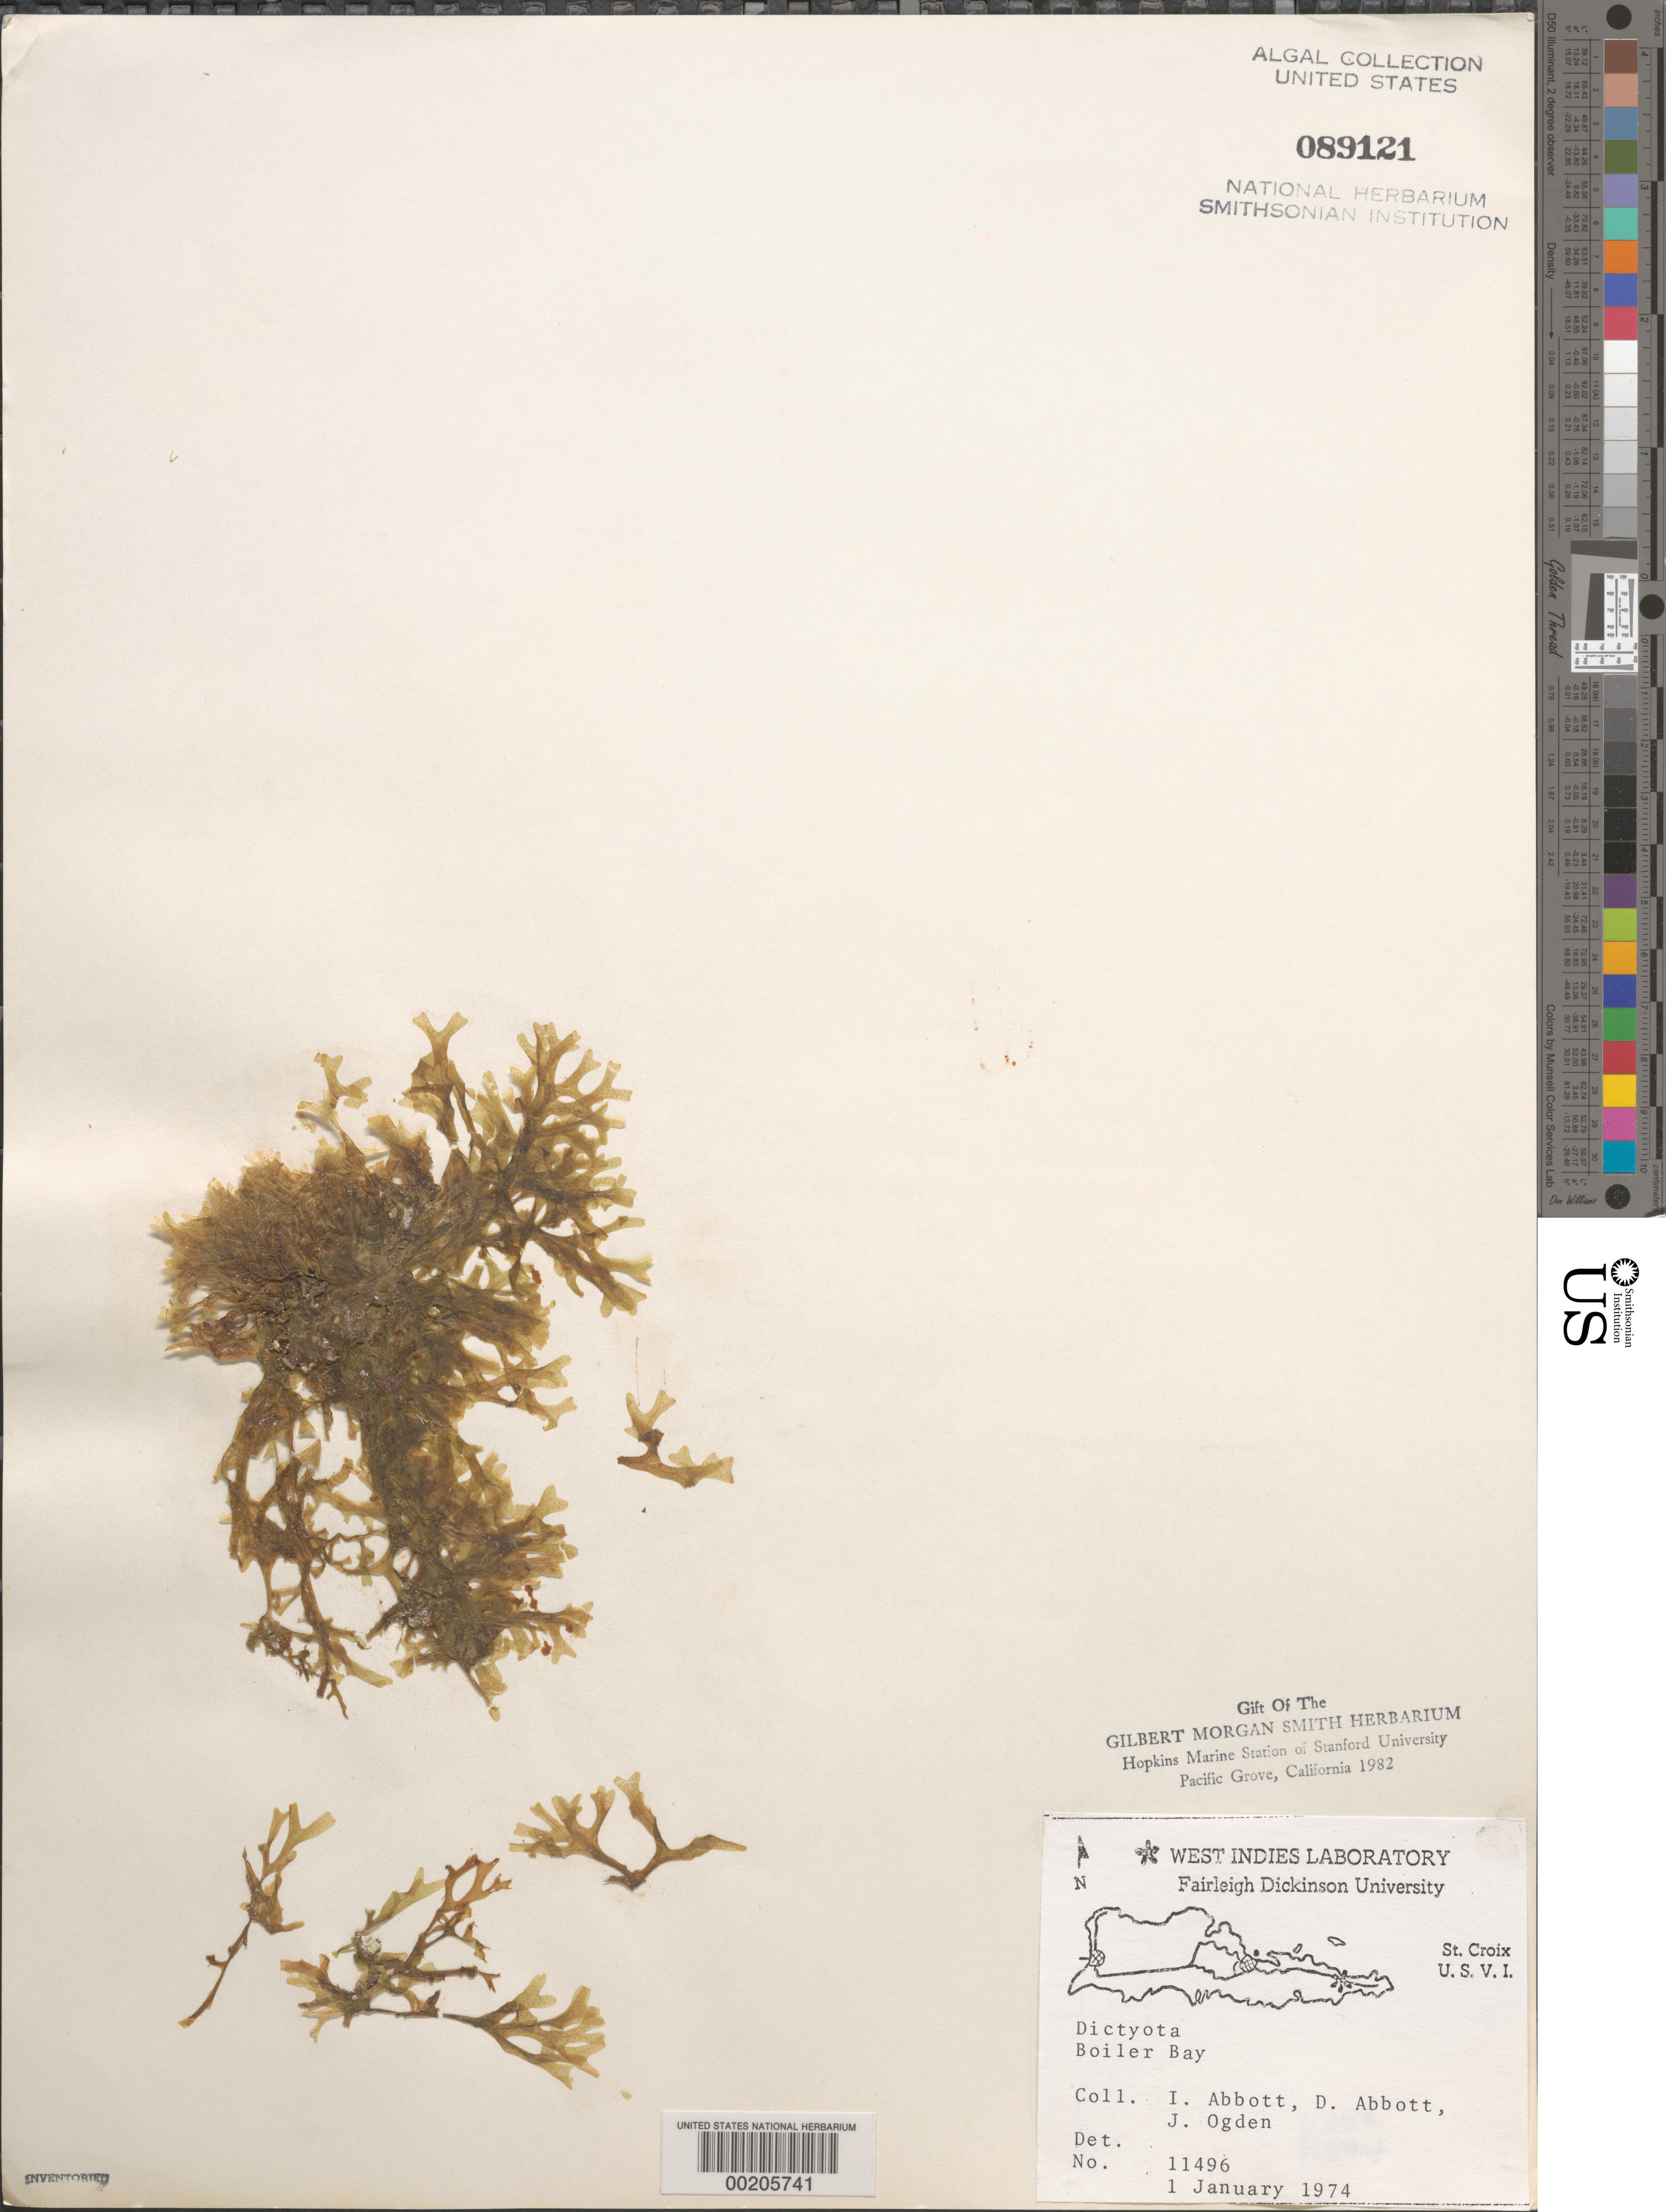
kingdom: Chromista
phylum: Ochrophyta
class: Phaeophyceae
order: Dictyotales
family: Dictyotaceae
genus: Dictyota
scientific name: Dictyota sp.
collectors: I. A. Abbott, D. P. Abbott & J. Ogden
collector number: IAA 11496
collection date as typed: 01 Jan 1974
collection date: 1974-01-01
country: U.S. Virgin Islands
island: St. Croix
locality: Boiler Bay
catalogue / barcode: US 89121